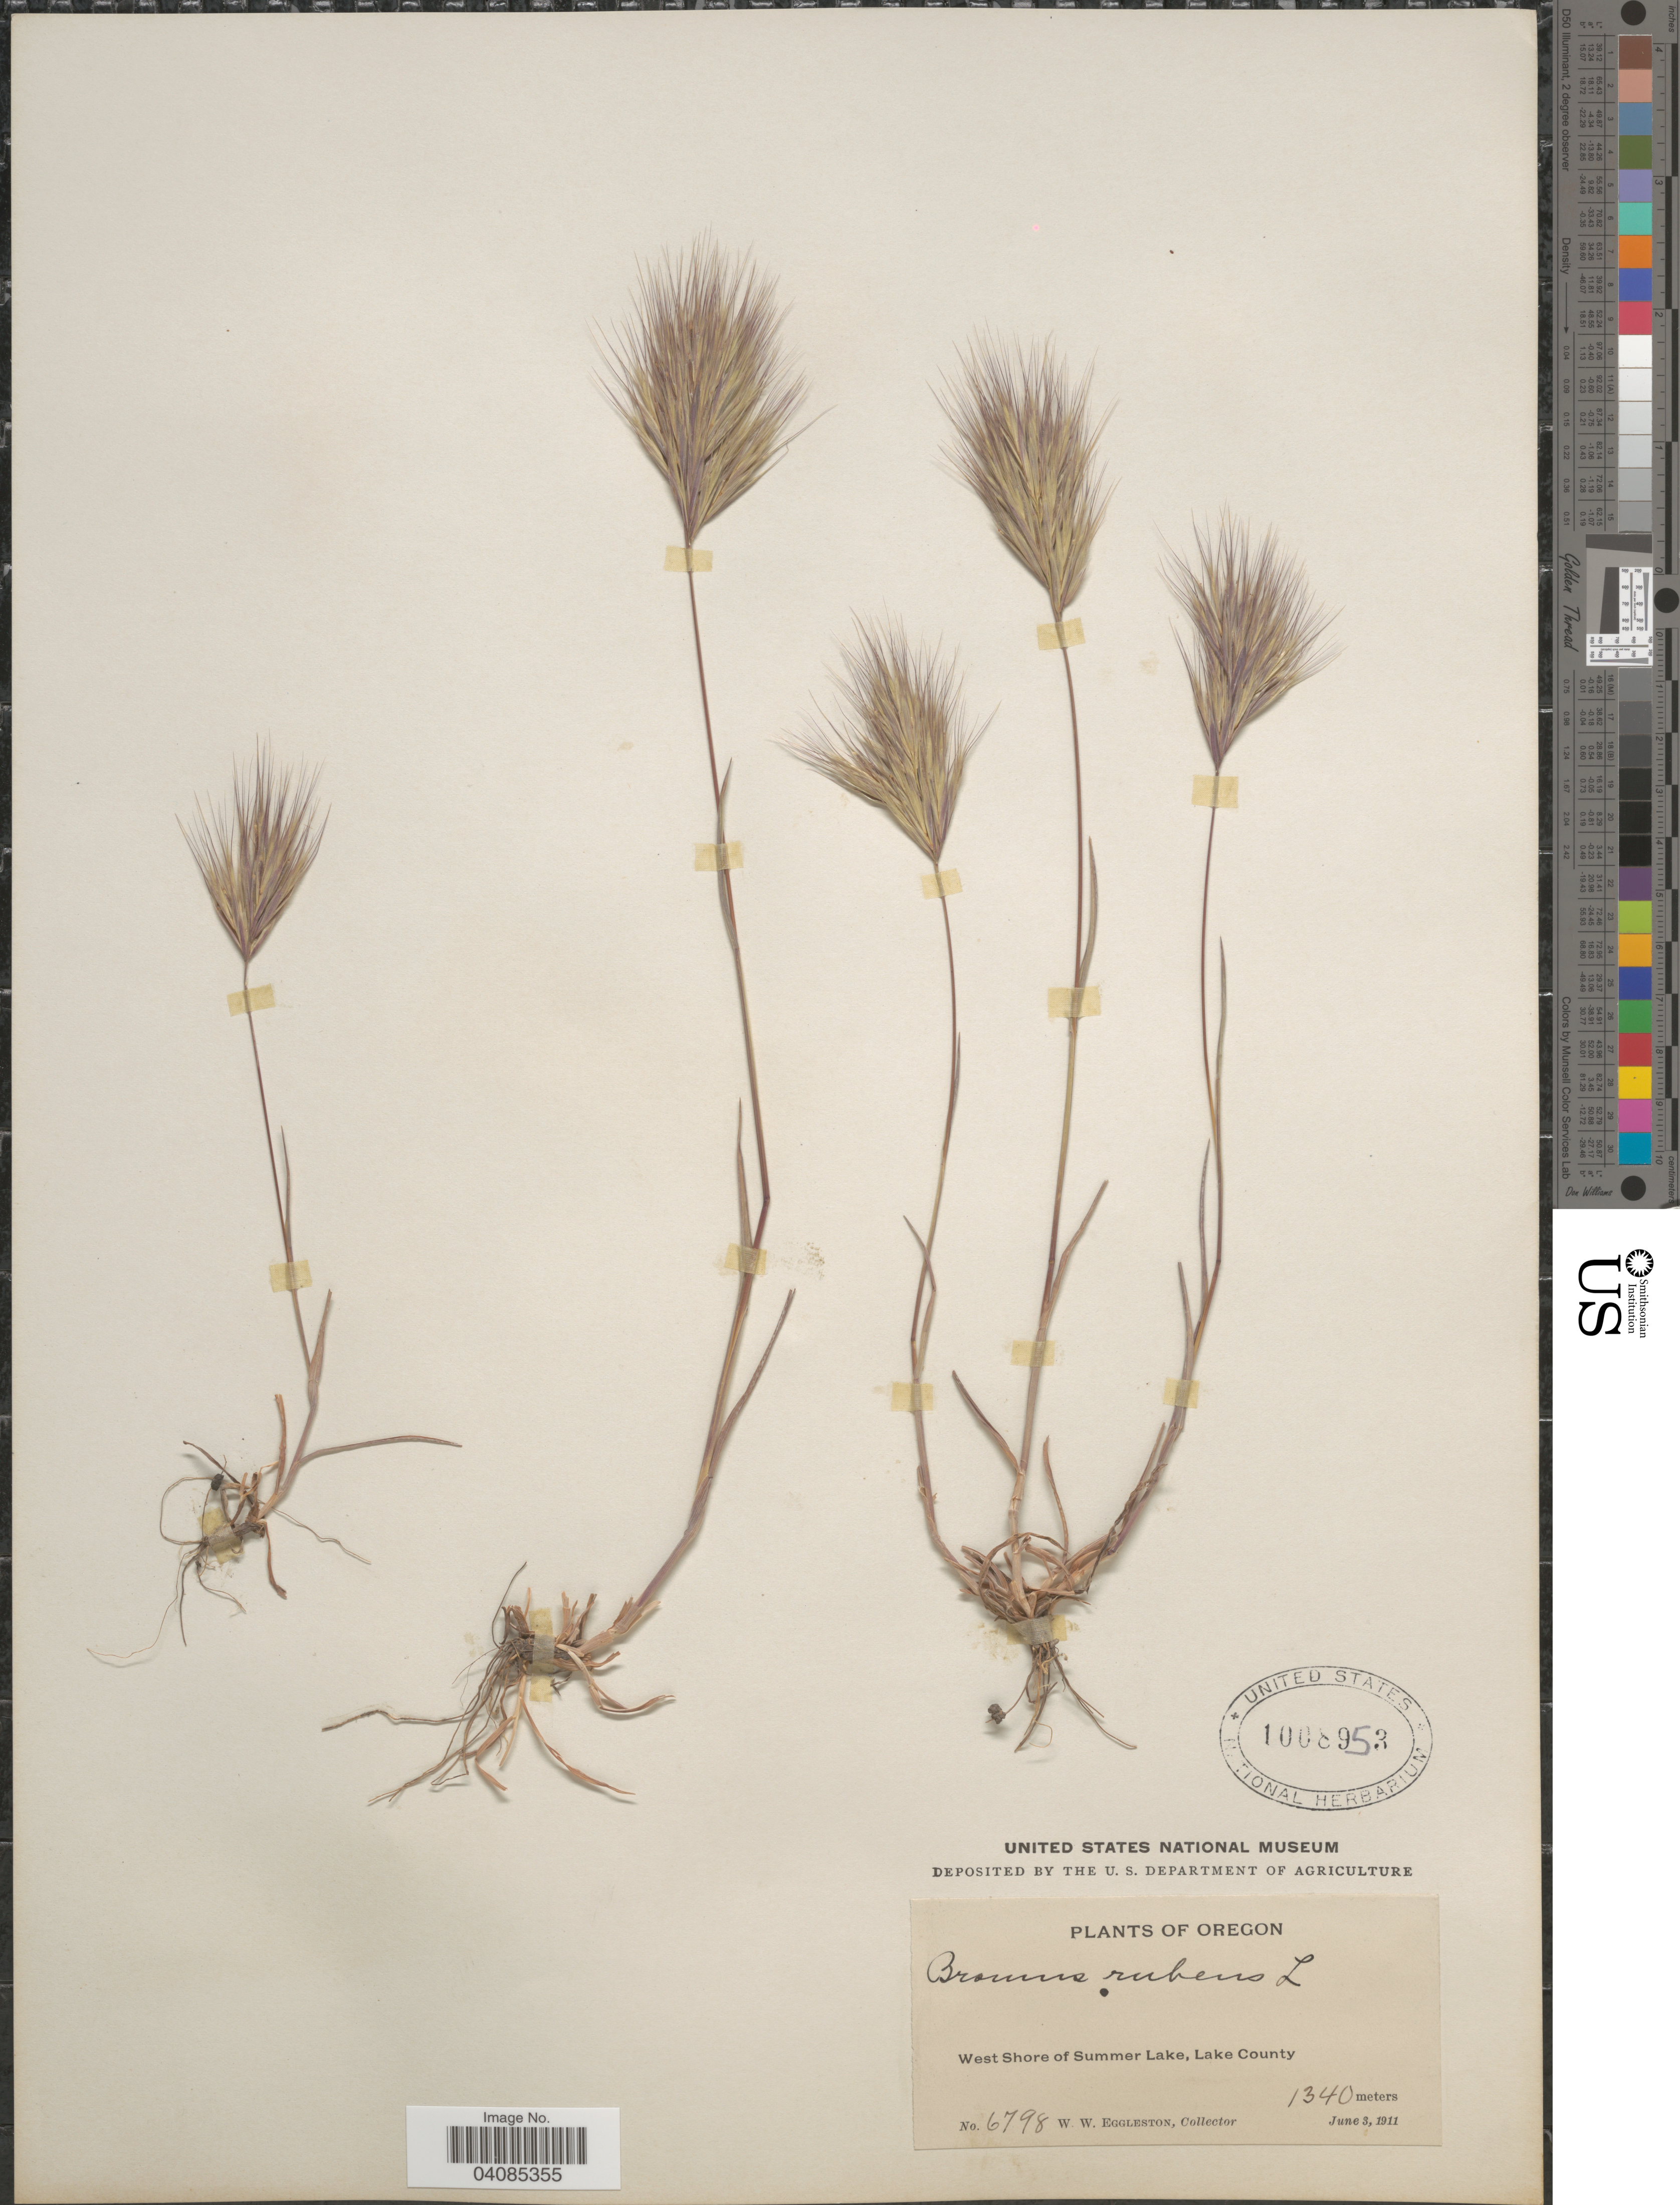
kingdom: Plantae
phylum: Tracheophyta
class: Liliopsida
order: Poales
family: Poaceae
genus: Bromus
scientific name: Bromus rubens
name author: L.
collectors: W. W. Eggleston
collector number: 6798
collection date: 1911-06-03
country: United States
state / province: Oregon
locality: West Shore of Summer Lake, Lake County.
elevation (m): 1340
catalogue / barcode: US 1008953